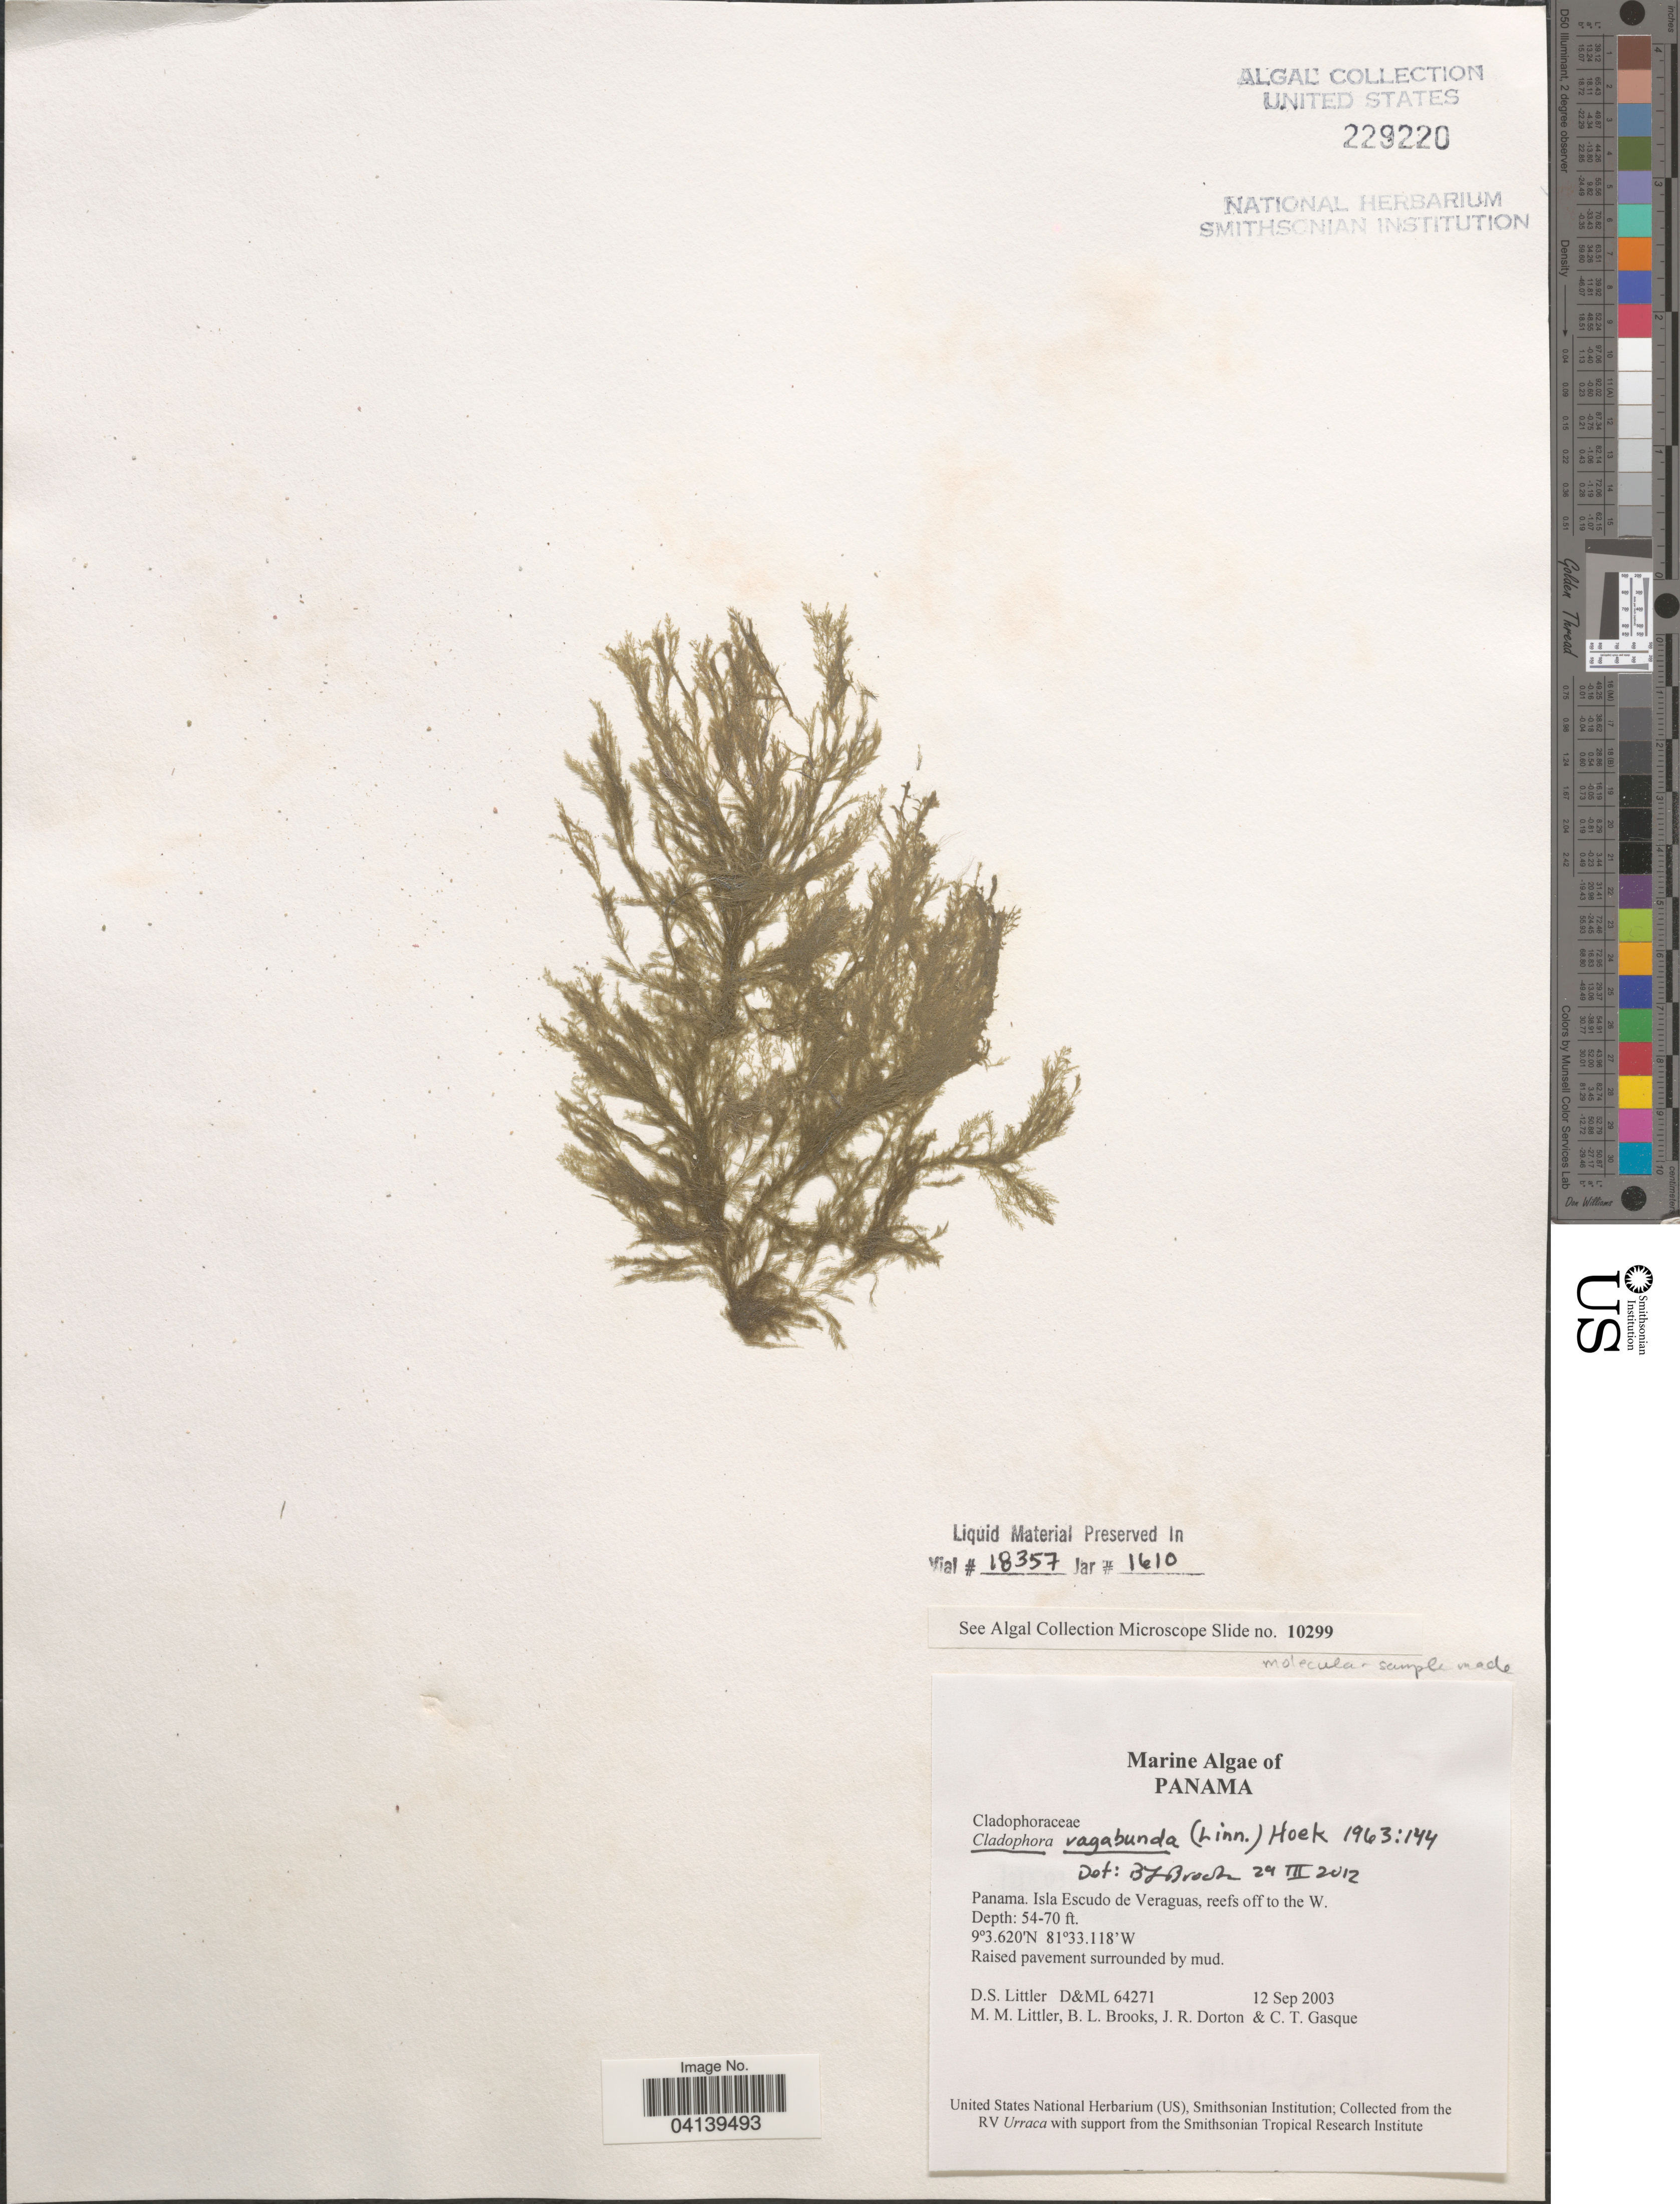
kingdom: Plantae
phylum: Chlorophyta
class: Ulvophyceae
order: Cladophorales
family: Cladophoraceae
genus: Cladophora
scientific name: Cladophora vagabunda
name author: (L.) C. Hoek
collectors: D. S. Littler, B. Brooks, J. Dorton & C. Gasque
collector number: D&ML64271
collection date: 2003-09-12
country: Panama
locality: Isla Escudo de Veraguas, reefs off to the W.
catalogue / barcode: US 229220